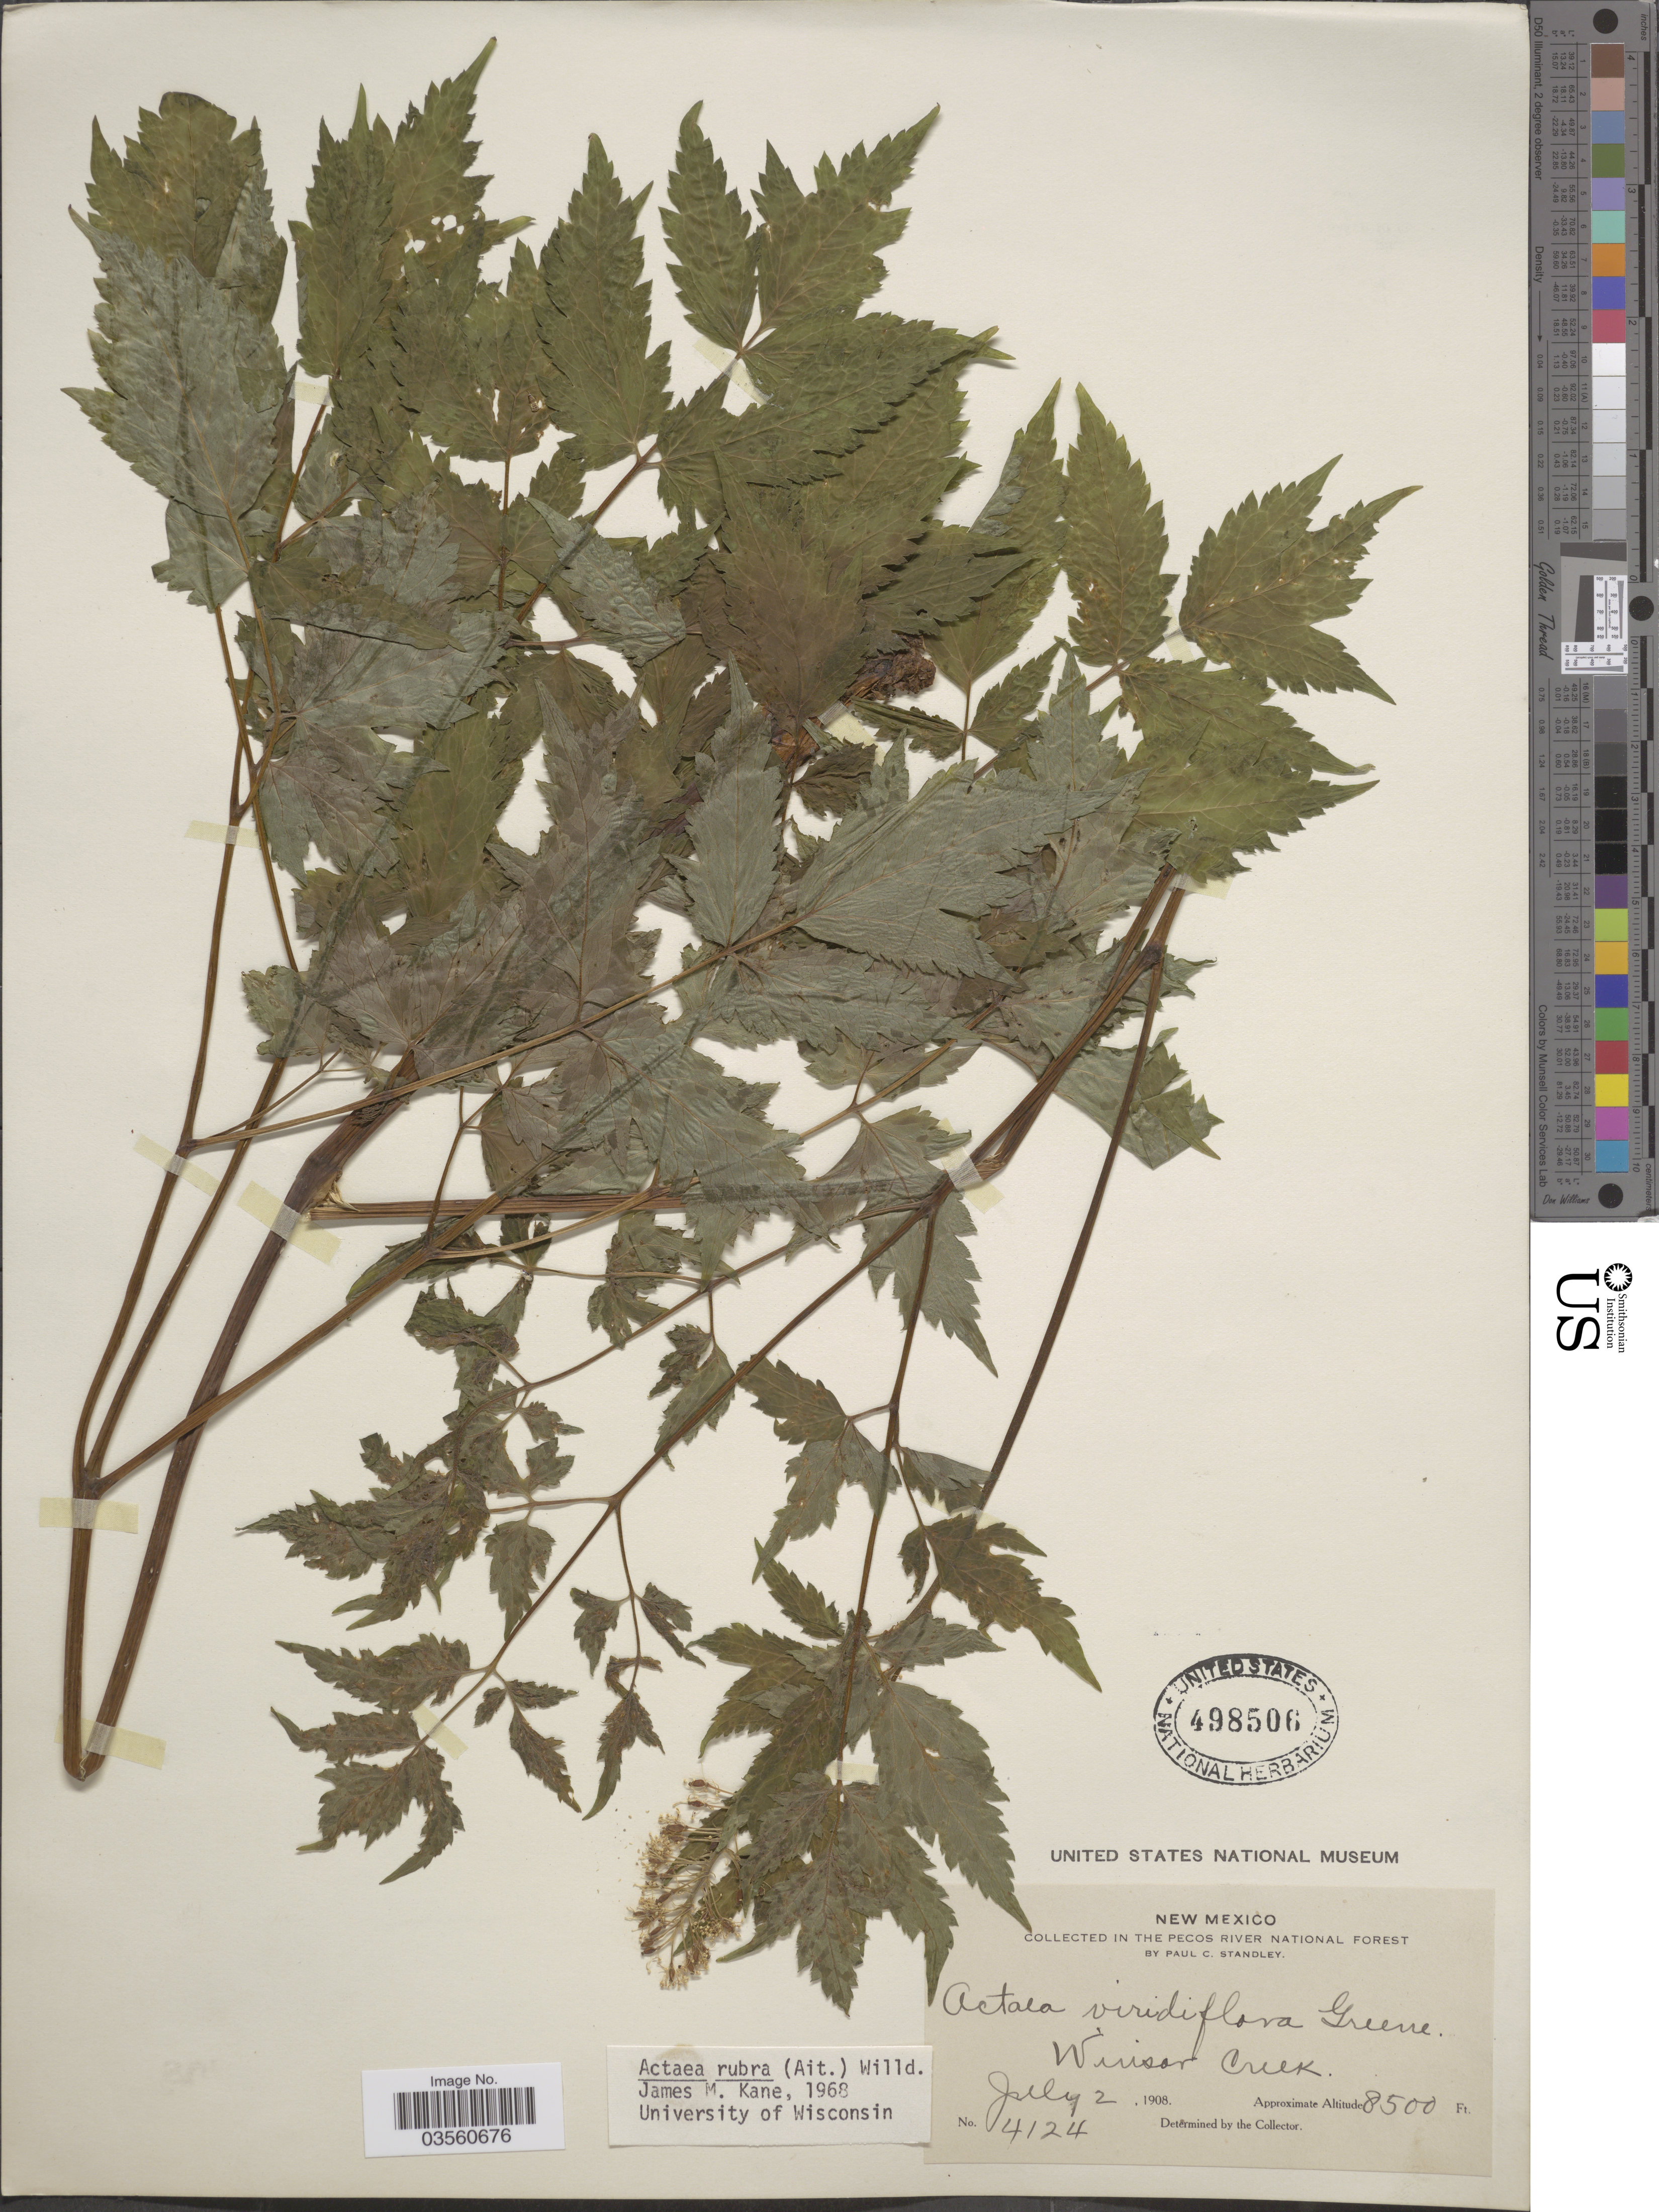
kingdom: Plantae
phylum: Tracheophyta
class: Magnoliopsida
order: Ranunculales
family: Ranunculaceae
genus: Actaea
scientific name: Actaea rubra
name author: (Aiton) Willd.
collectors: P. C. Standley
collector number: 4124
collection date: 1908-07-02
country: United States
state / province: New Mexico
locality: In the Pecos River National Forest. Winsor Creek.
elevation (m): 2591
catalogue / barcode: US 498506